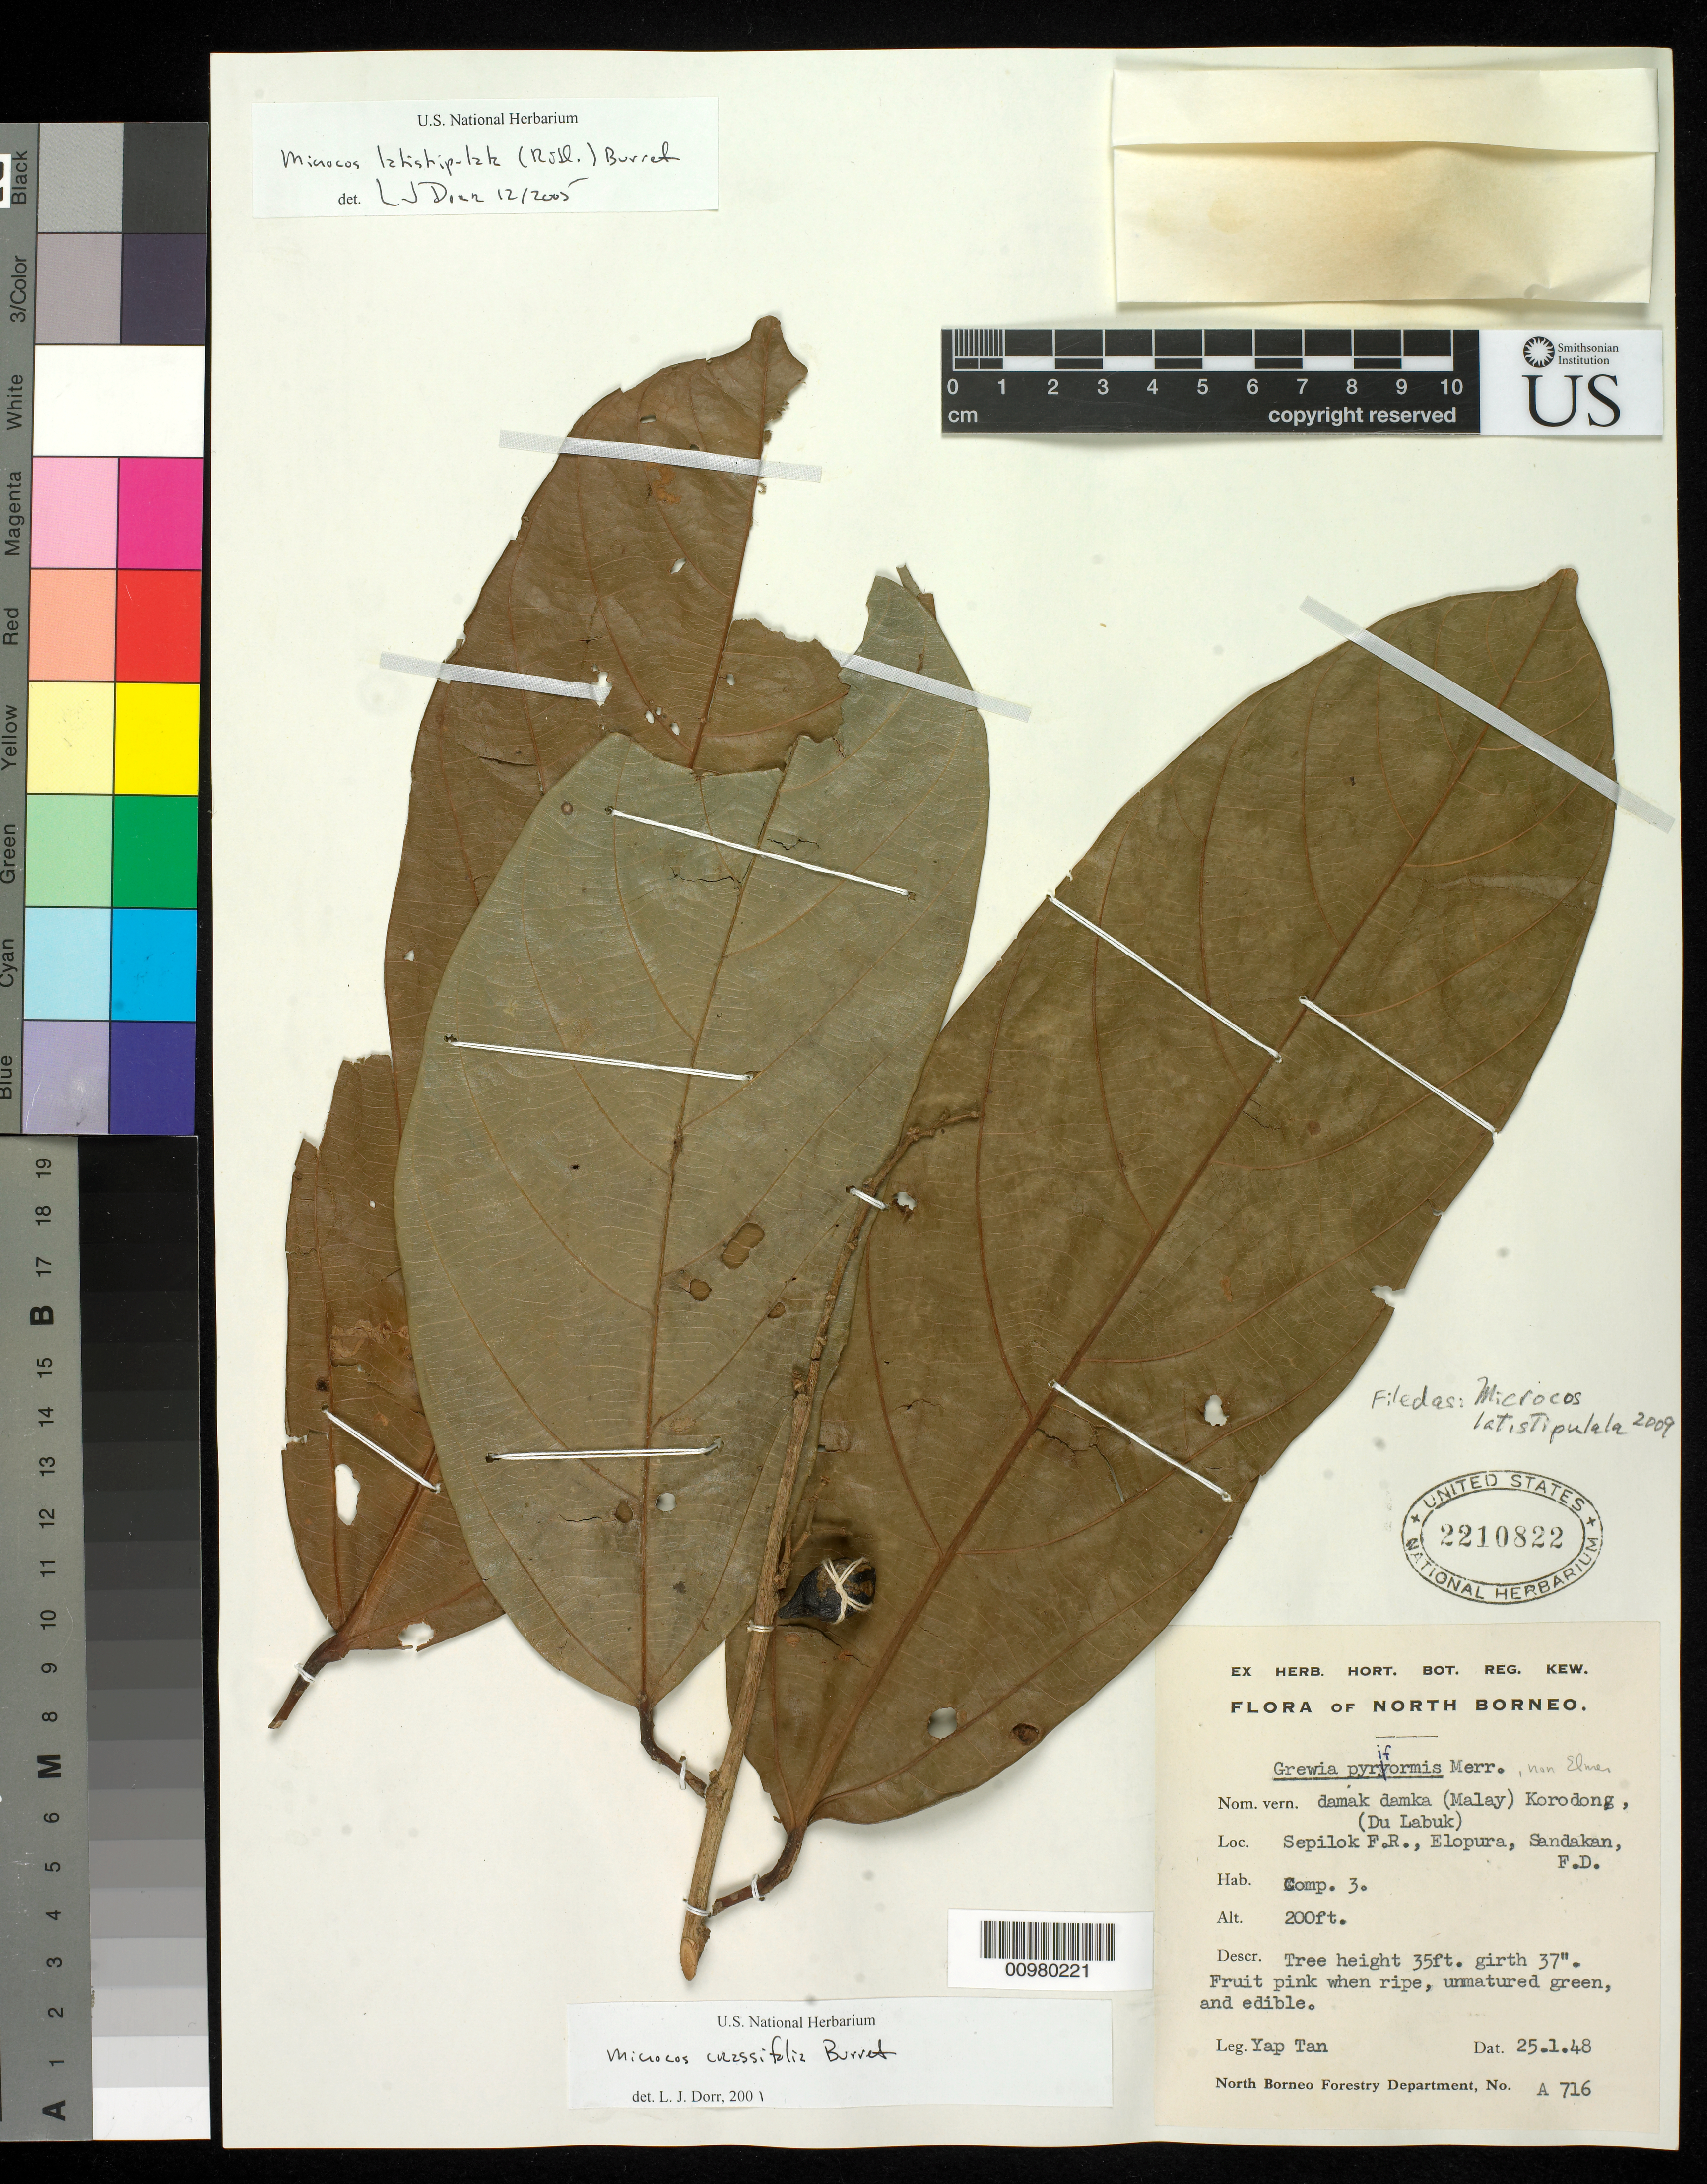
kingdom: Plantae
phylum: Tracheophyta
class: Magnoliopsida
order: Malvales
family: Malvaceae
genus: Microcos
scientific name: Microcos latistipulata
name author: Burret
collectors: A. Tan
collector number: A 716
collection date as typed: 25 Jan 1948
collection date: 1948-01-25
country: Malaysia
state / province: Sabah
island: Borneo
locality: Sepilok F.R., Elopura, Sandakan F.D.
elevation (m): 61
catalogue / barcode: US 2210822